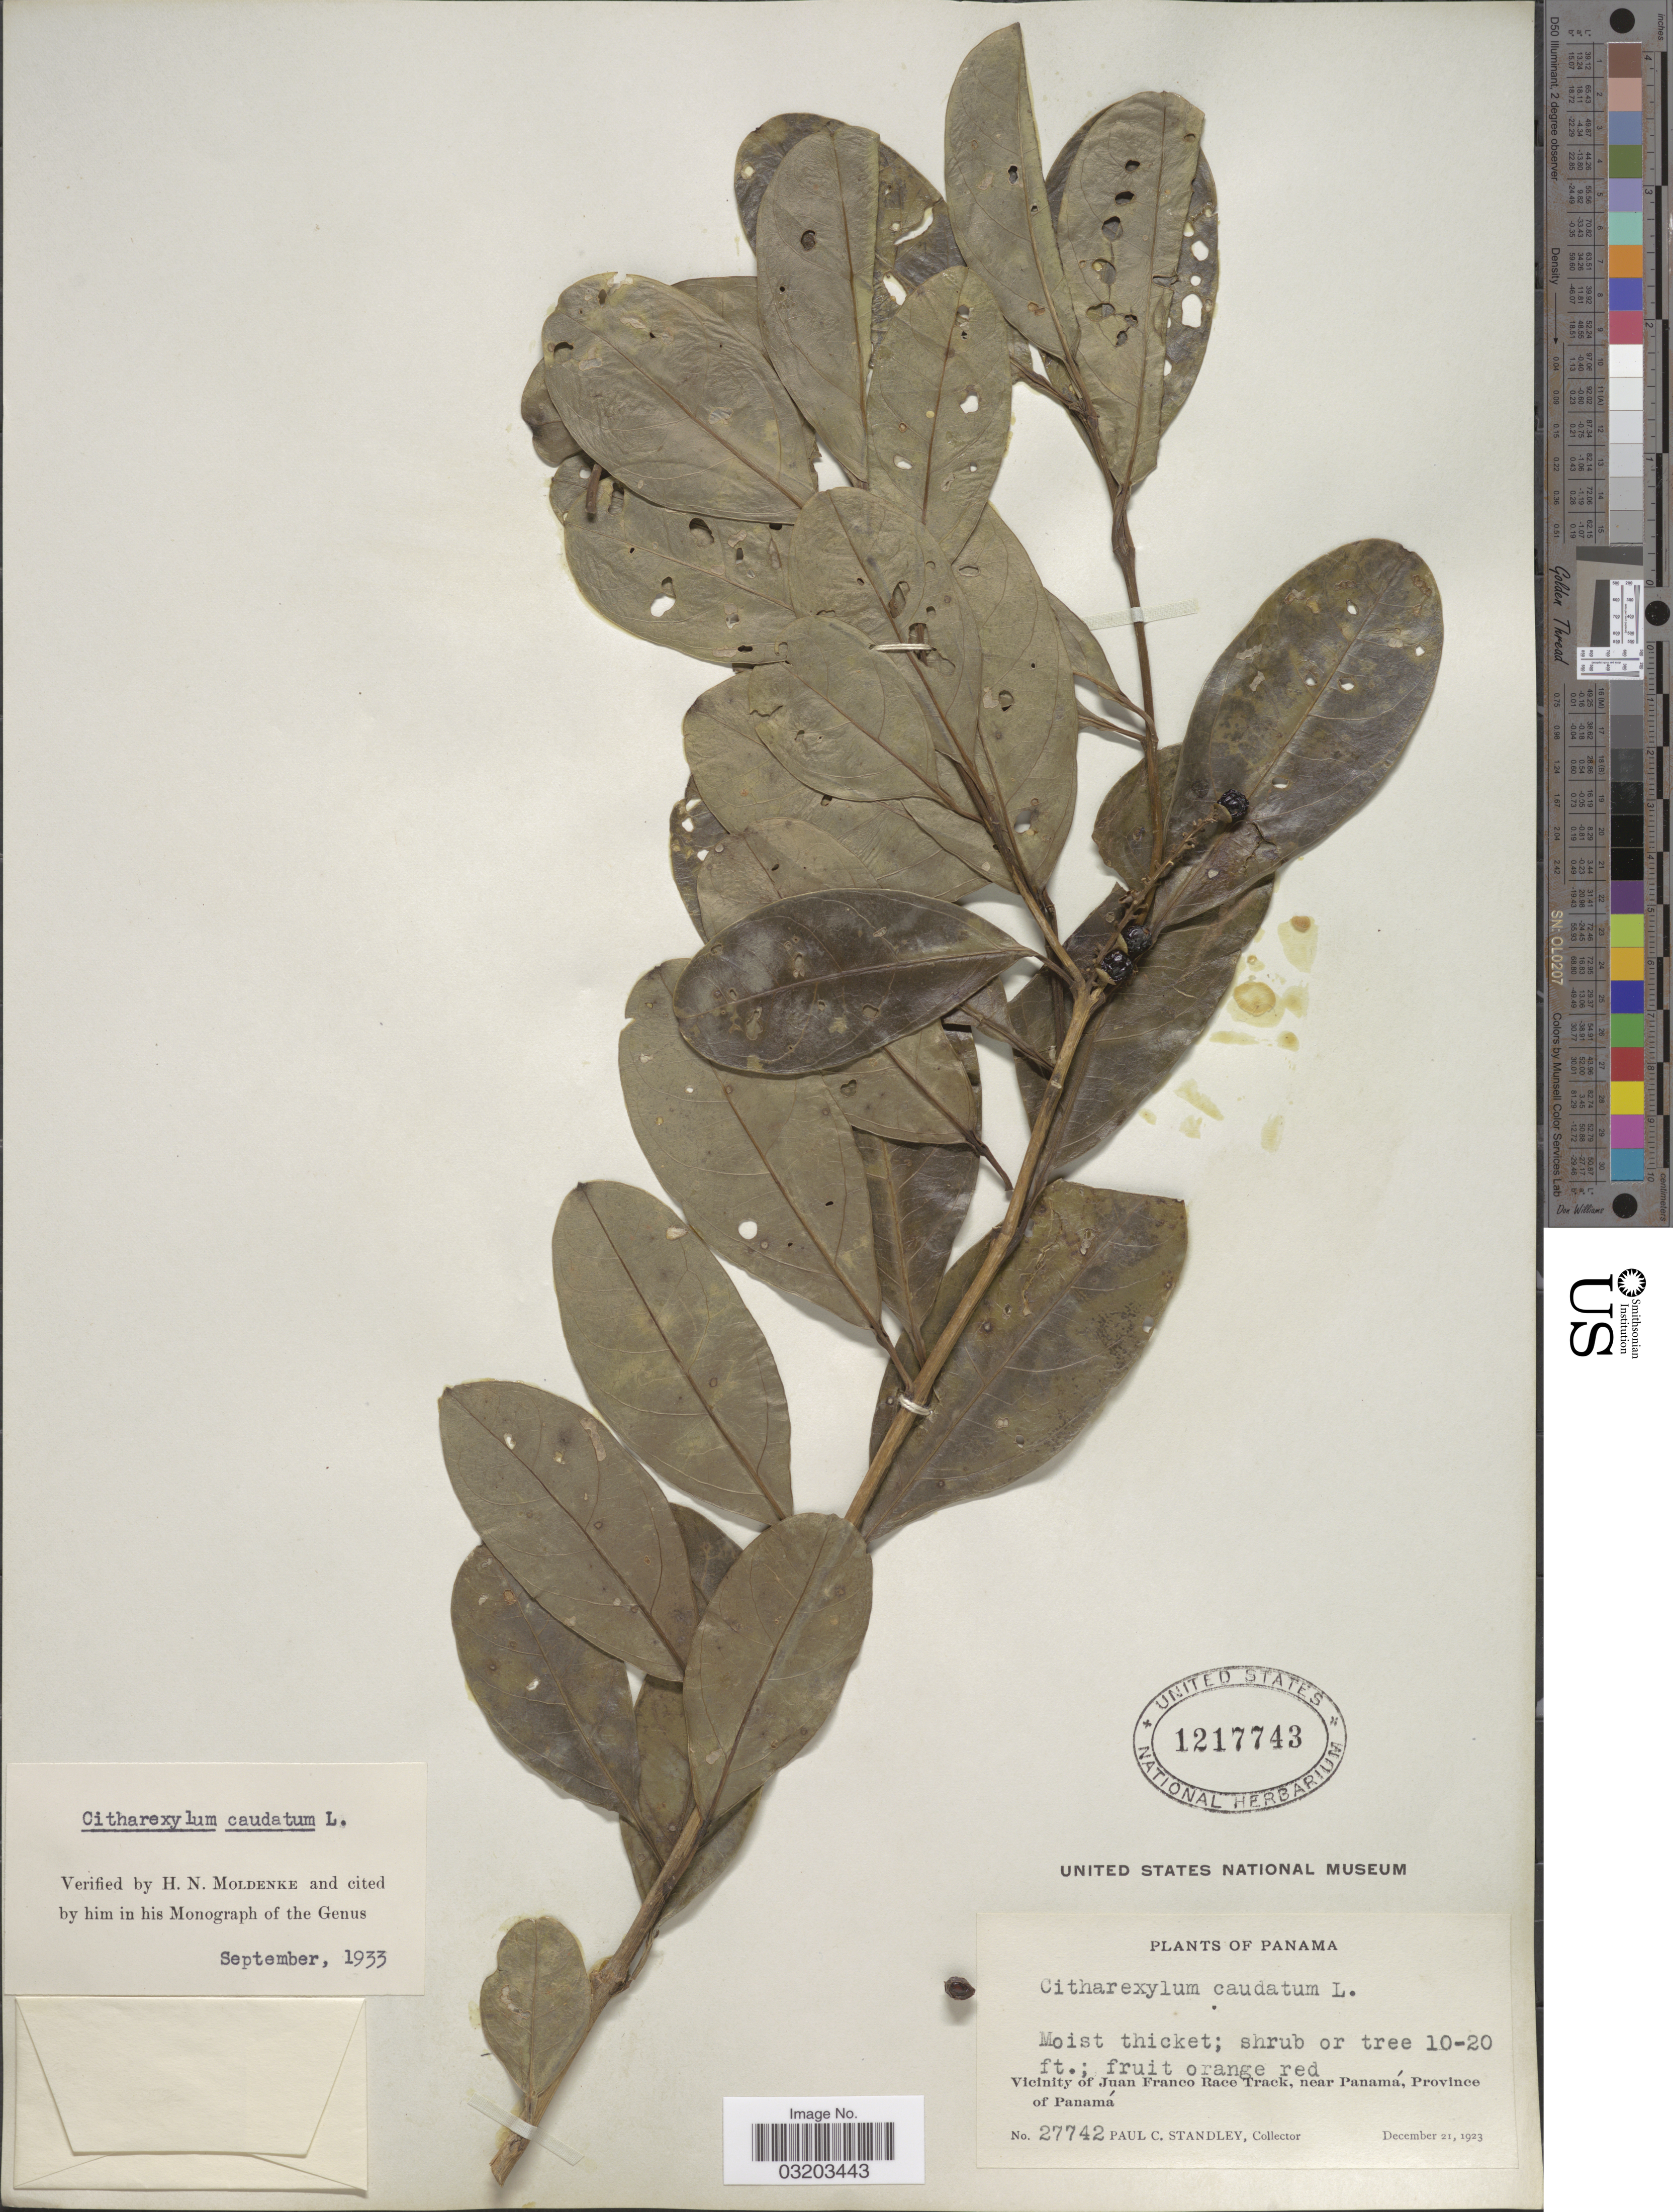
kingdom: Plantae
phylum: Tracheophyta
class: Magnoliopsida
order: Lamiales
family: Verbenaceae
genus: Citharexylum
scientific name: Citharexylum caudatum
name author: L.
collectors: P. C. Standley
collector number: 27742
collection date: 1923-12-21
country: Panama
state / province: Panamá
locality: Vicinity of Juan Franco Race Track, near Panamá.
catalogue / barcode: US 1217743